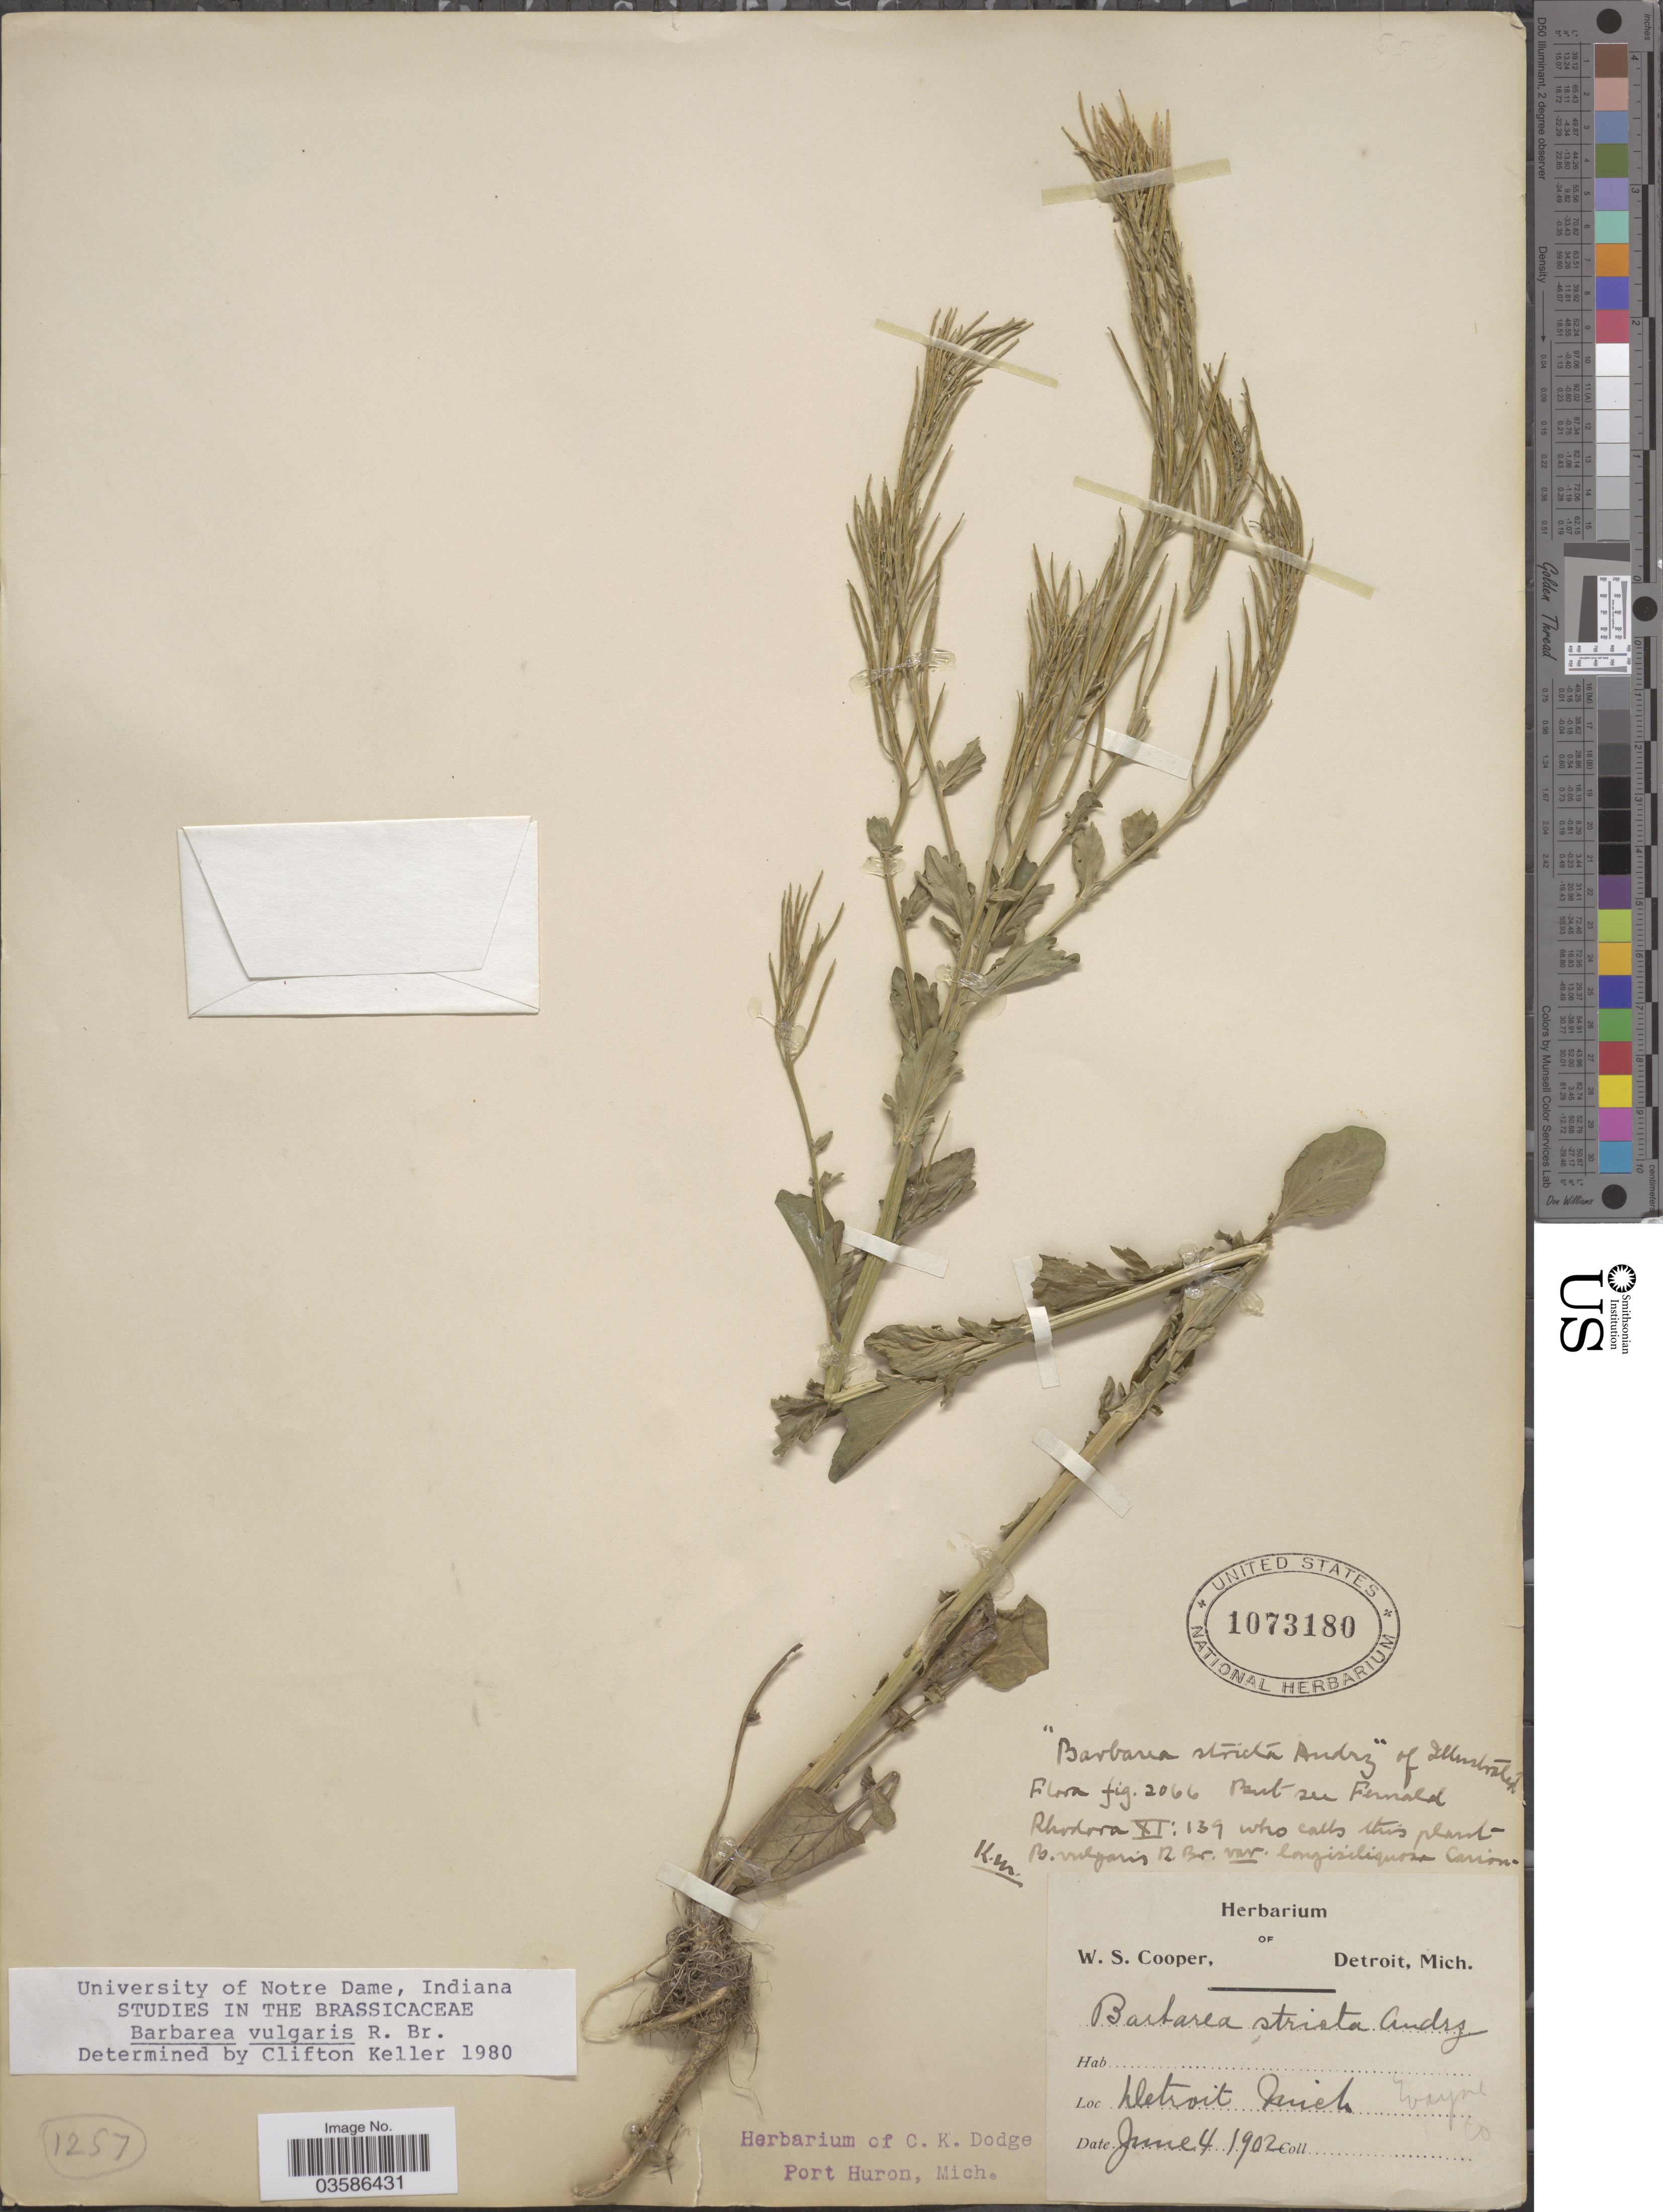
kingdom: Plantae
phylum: Tracheophyta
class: Magnoliopsida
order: Brassicales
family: Brassicaceae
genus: Barbarea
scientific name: Barbarea vulgaris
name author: W.T. Aiton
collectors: W. Cooper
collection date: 1902-06-04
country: United States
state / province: Michigan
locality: Detroit. Wayne Co.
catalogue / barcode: US 1073180